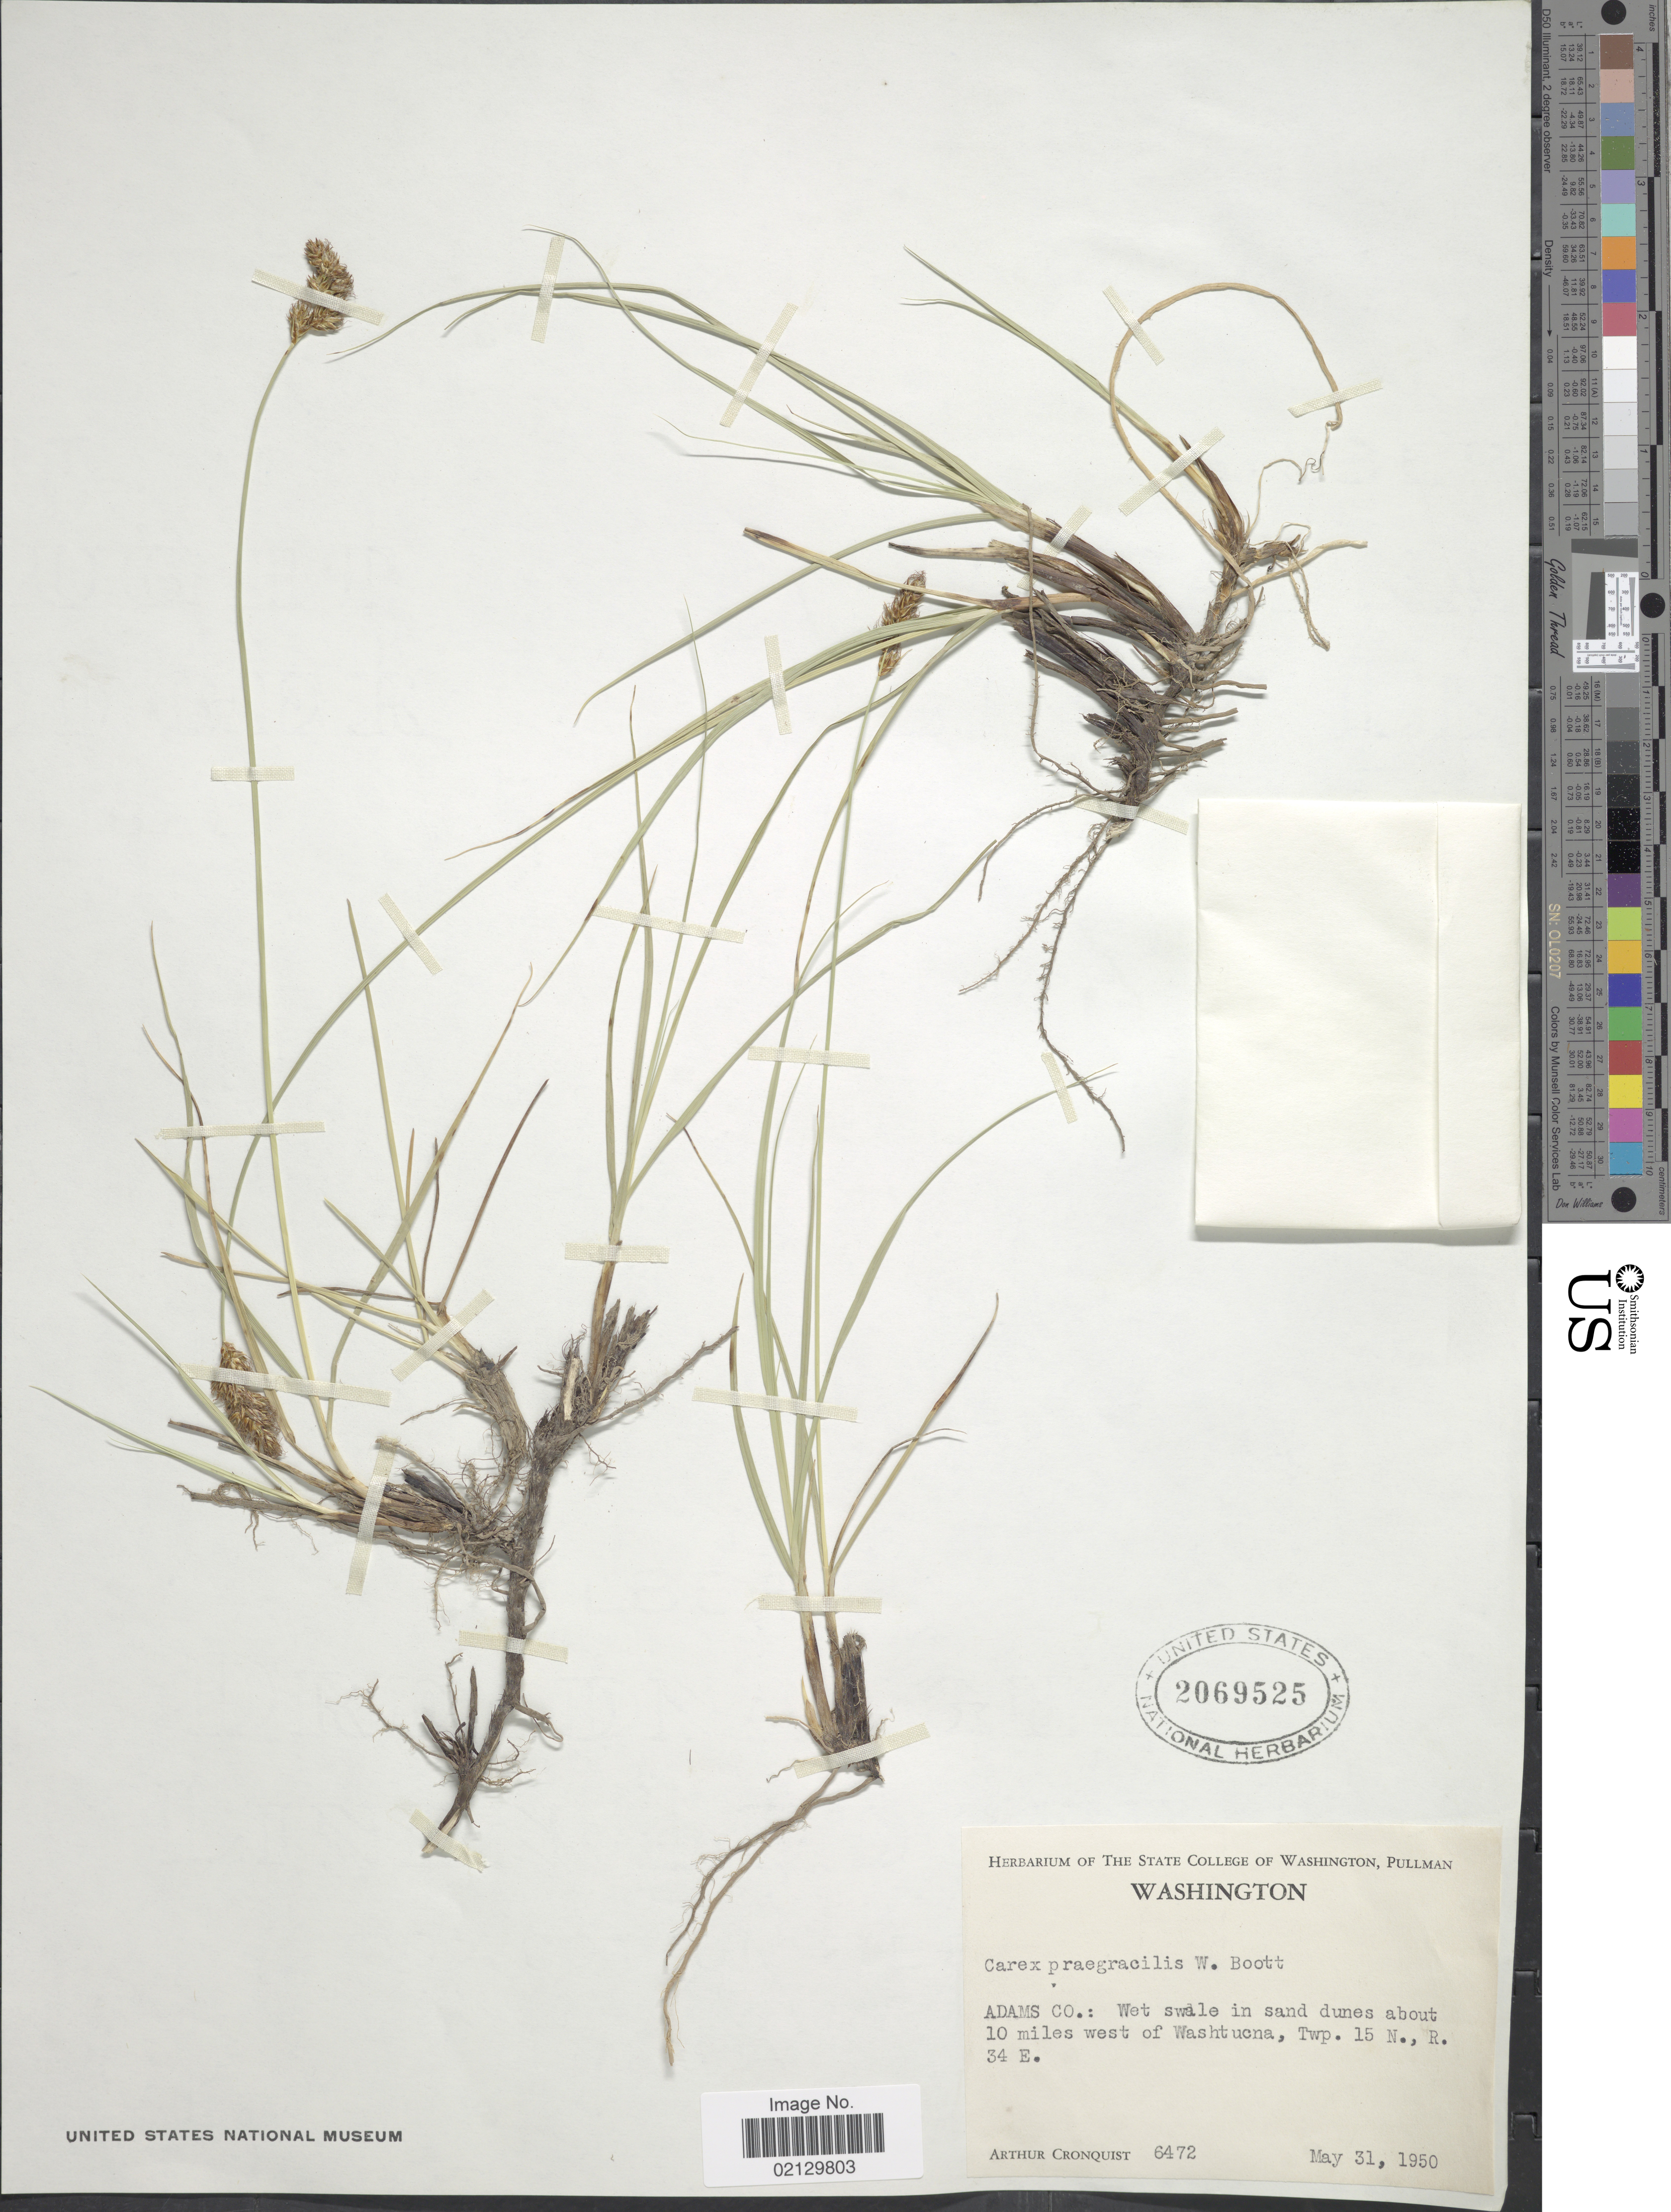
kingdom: Plantae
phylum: Tracheophyta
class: Liliopsida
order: Poales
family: Cyperaceae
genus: Carex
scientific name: Carex praegracilis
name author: W. Boott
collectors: A. J. Cronquist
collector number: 6472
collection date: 1950-05-31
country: United States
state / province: Washington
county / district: Adams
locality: Washington, Adams Co.: Wet swale in sand dunes about 10 miles west of Washtucna, Twp. 15 N., R. 34 E.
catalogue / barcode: US 2069525